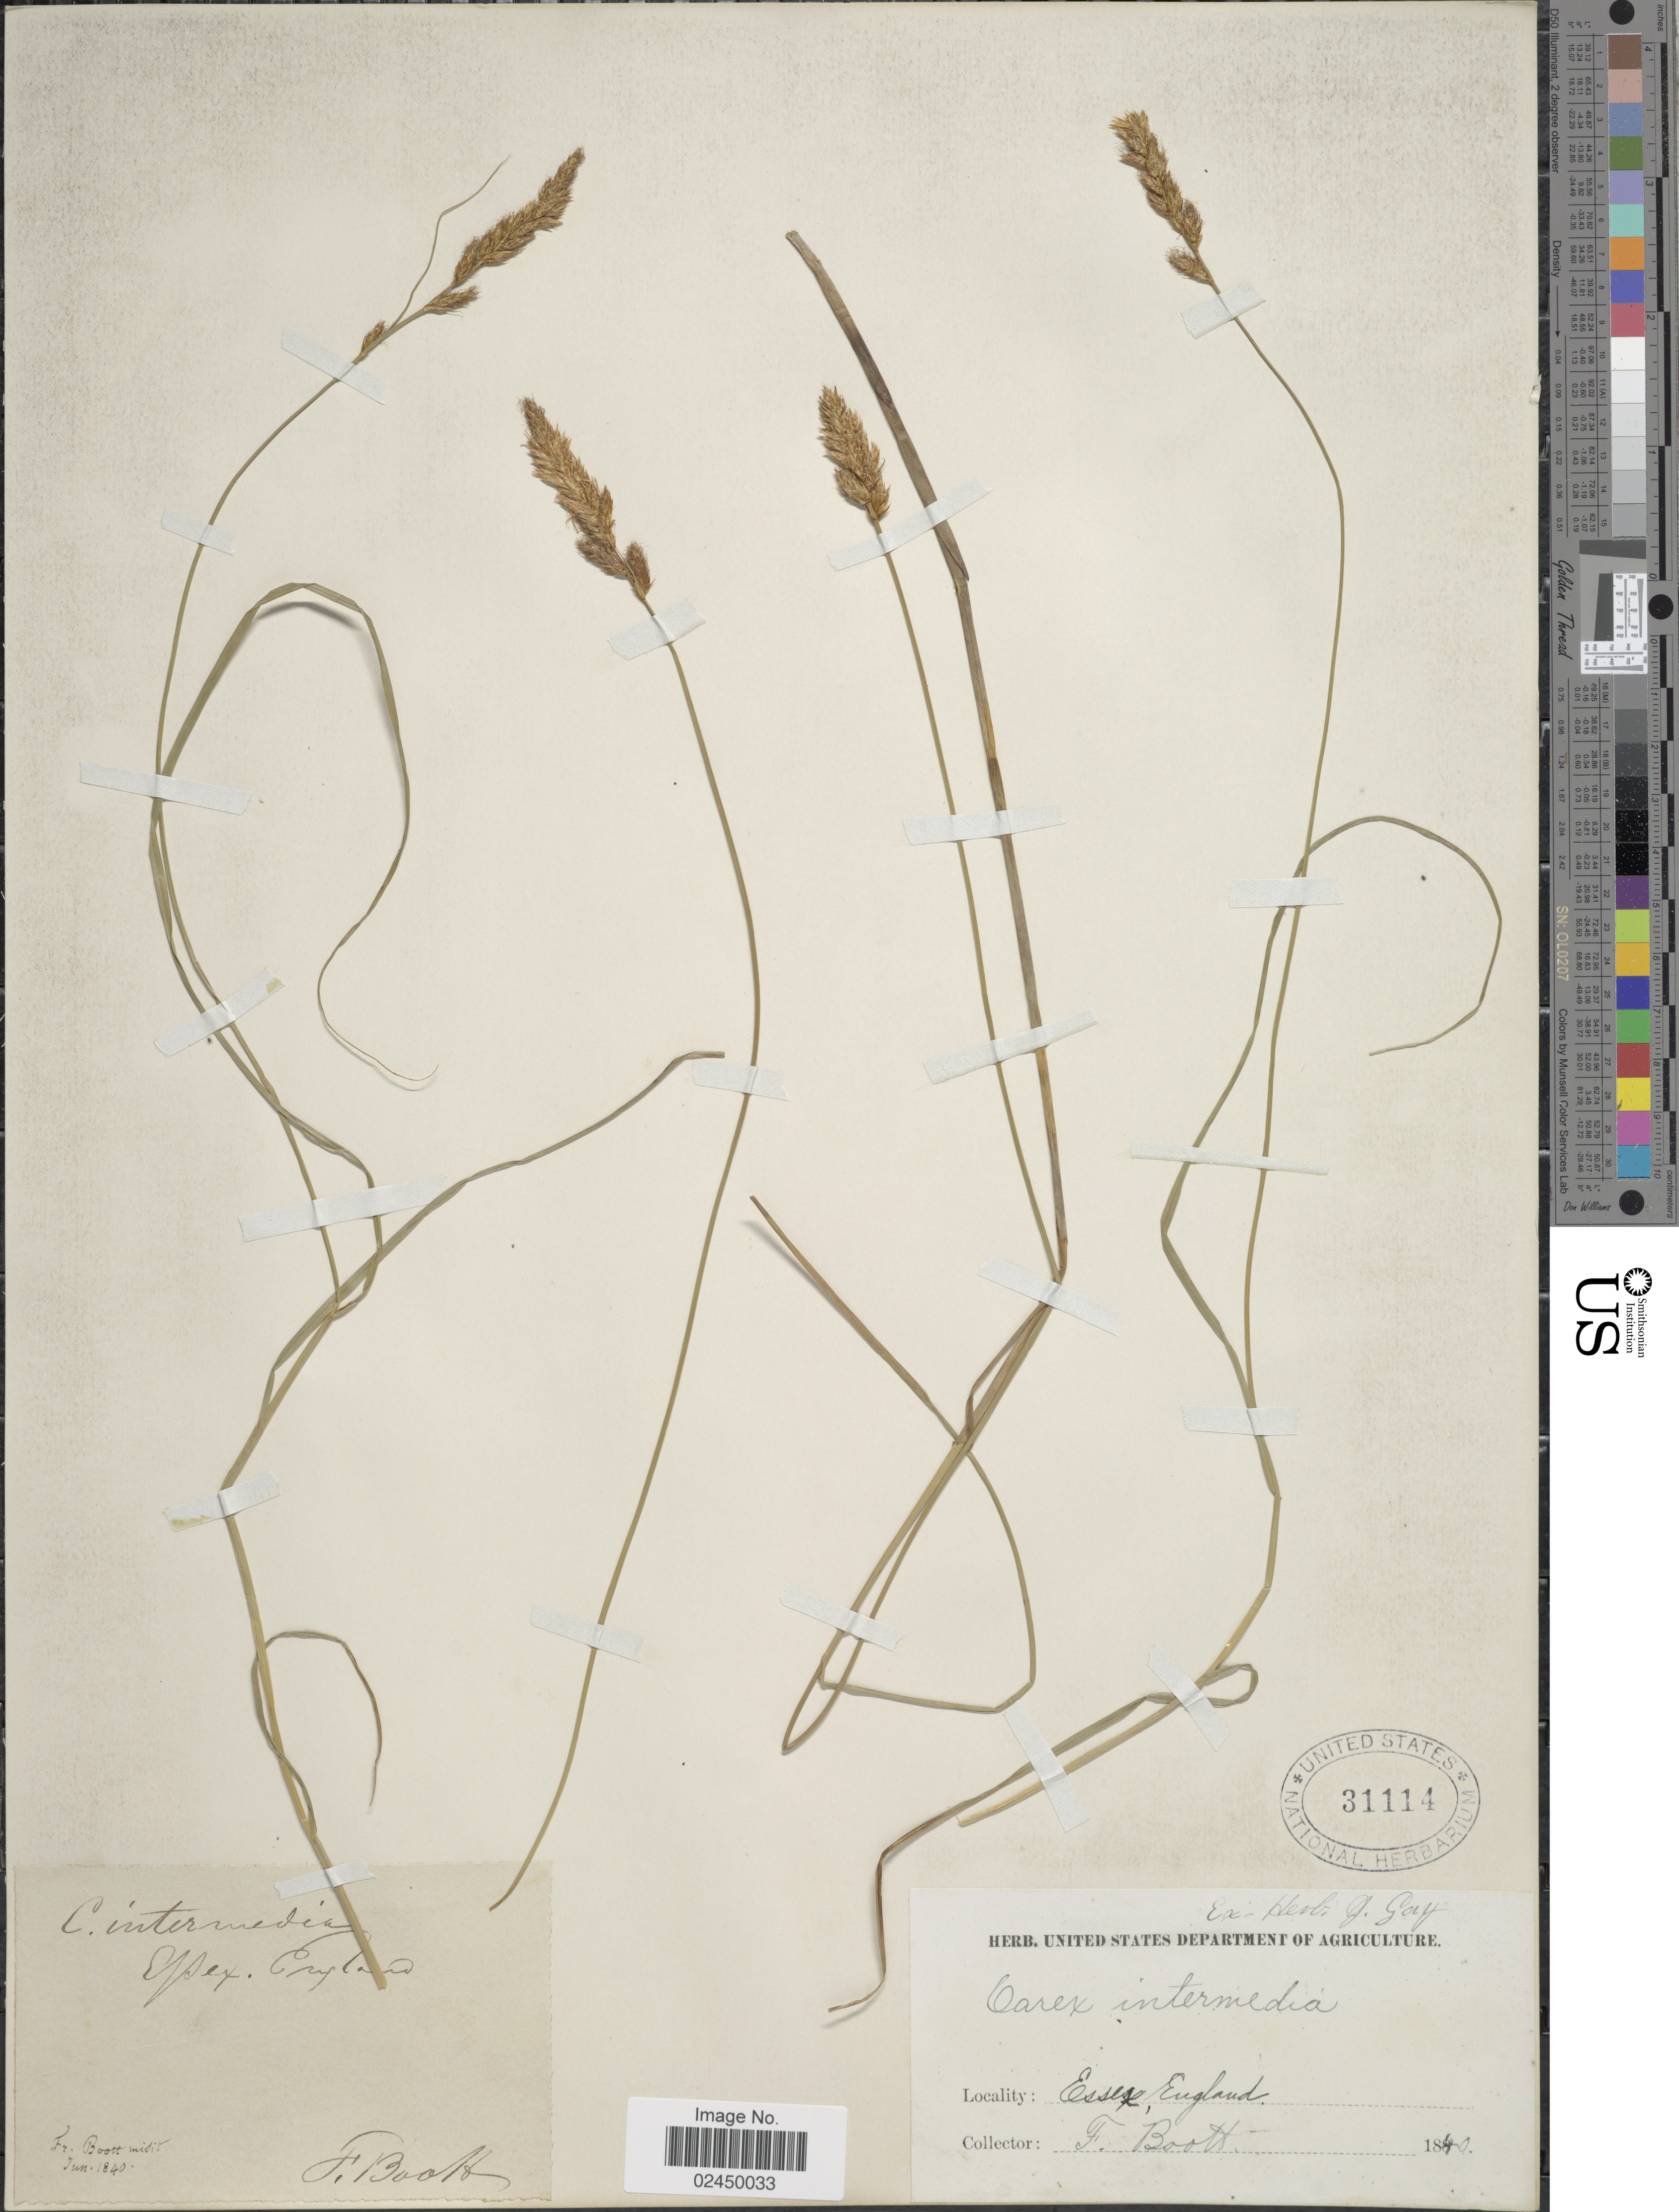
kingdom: Plantae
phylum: Tracheophyta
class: Liliopsida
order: Poales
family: Cyperaceae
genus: Carex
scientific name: Carex disticha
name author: Huds.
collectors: F. M. B. Boott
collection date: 1840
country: United Kingdom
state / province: England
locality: Essex, England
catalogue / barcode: US 31114